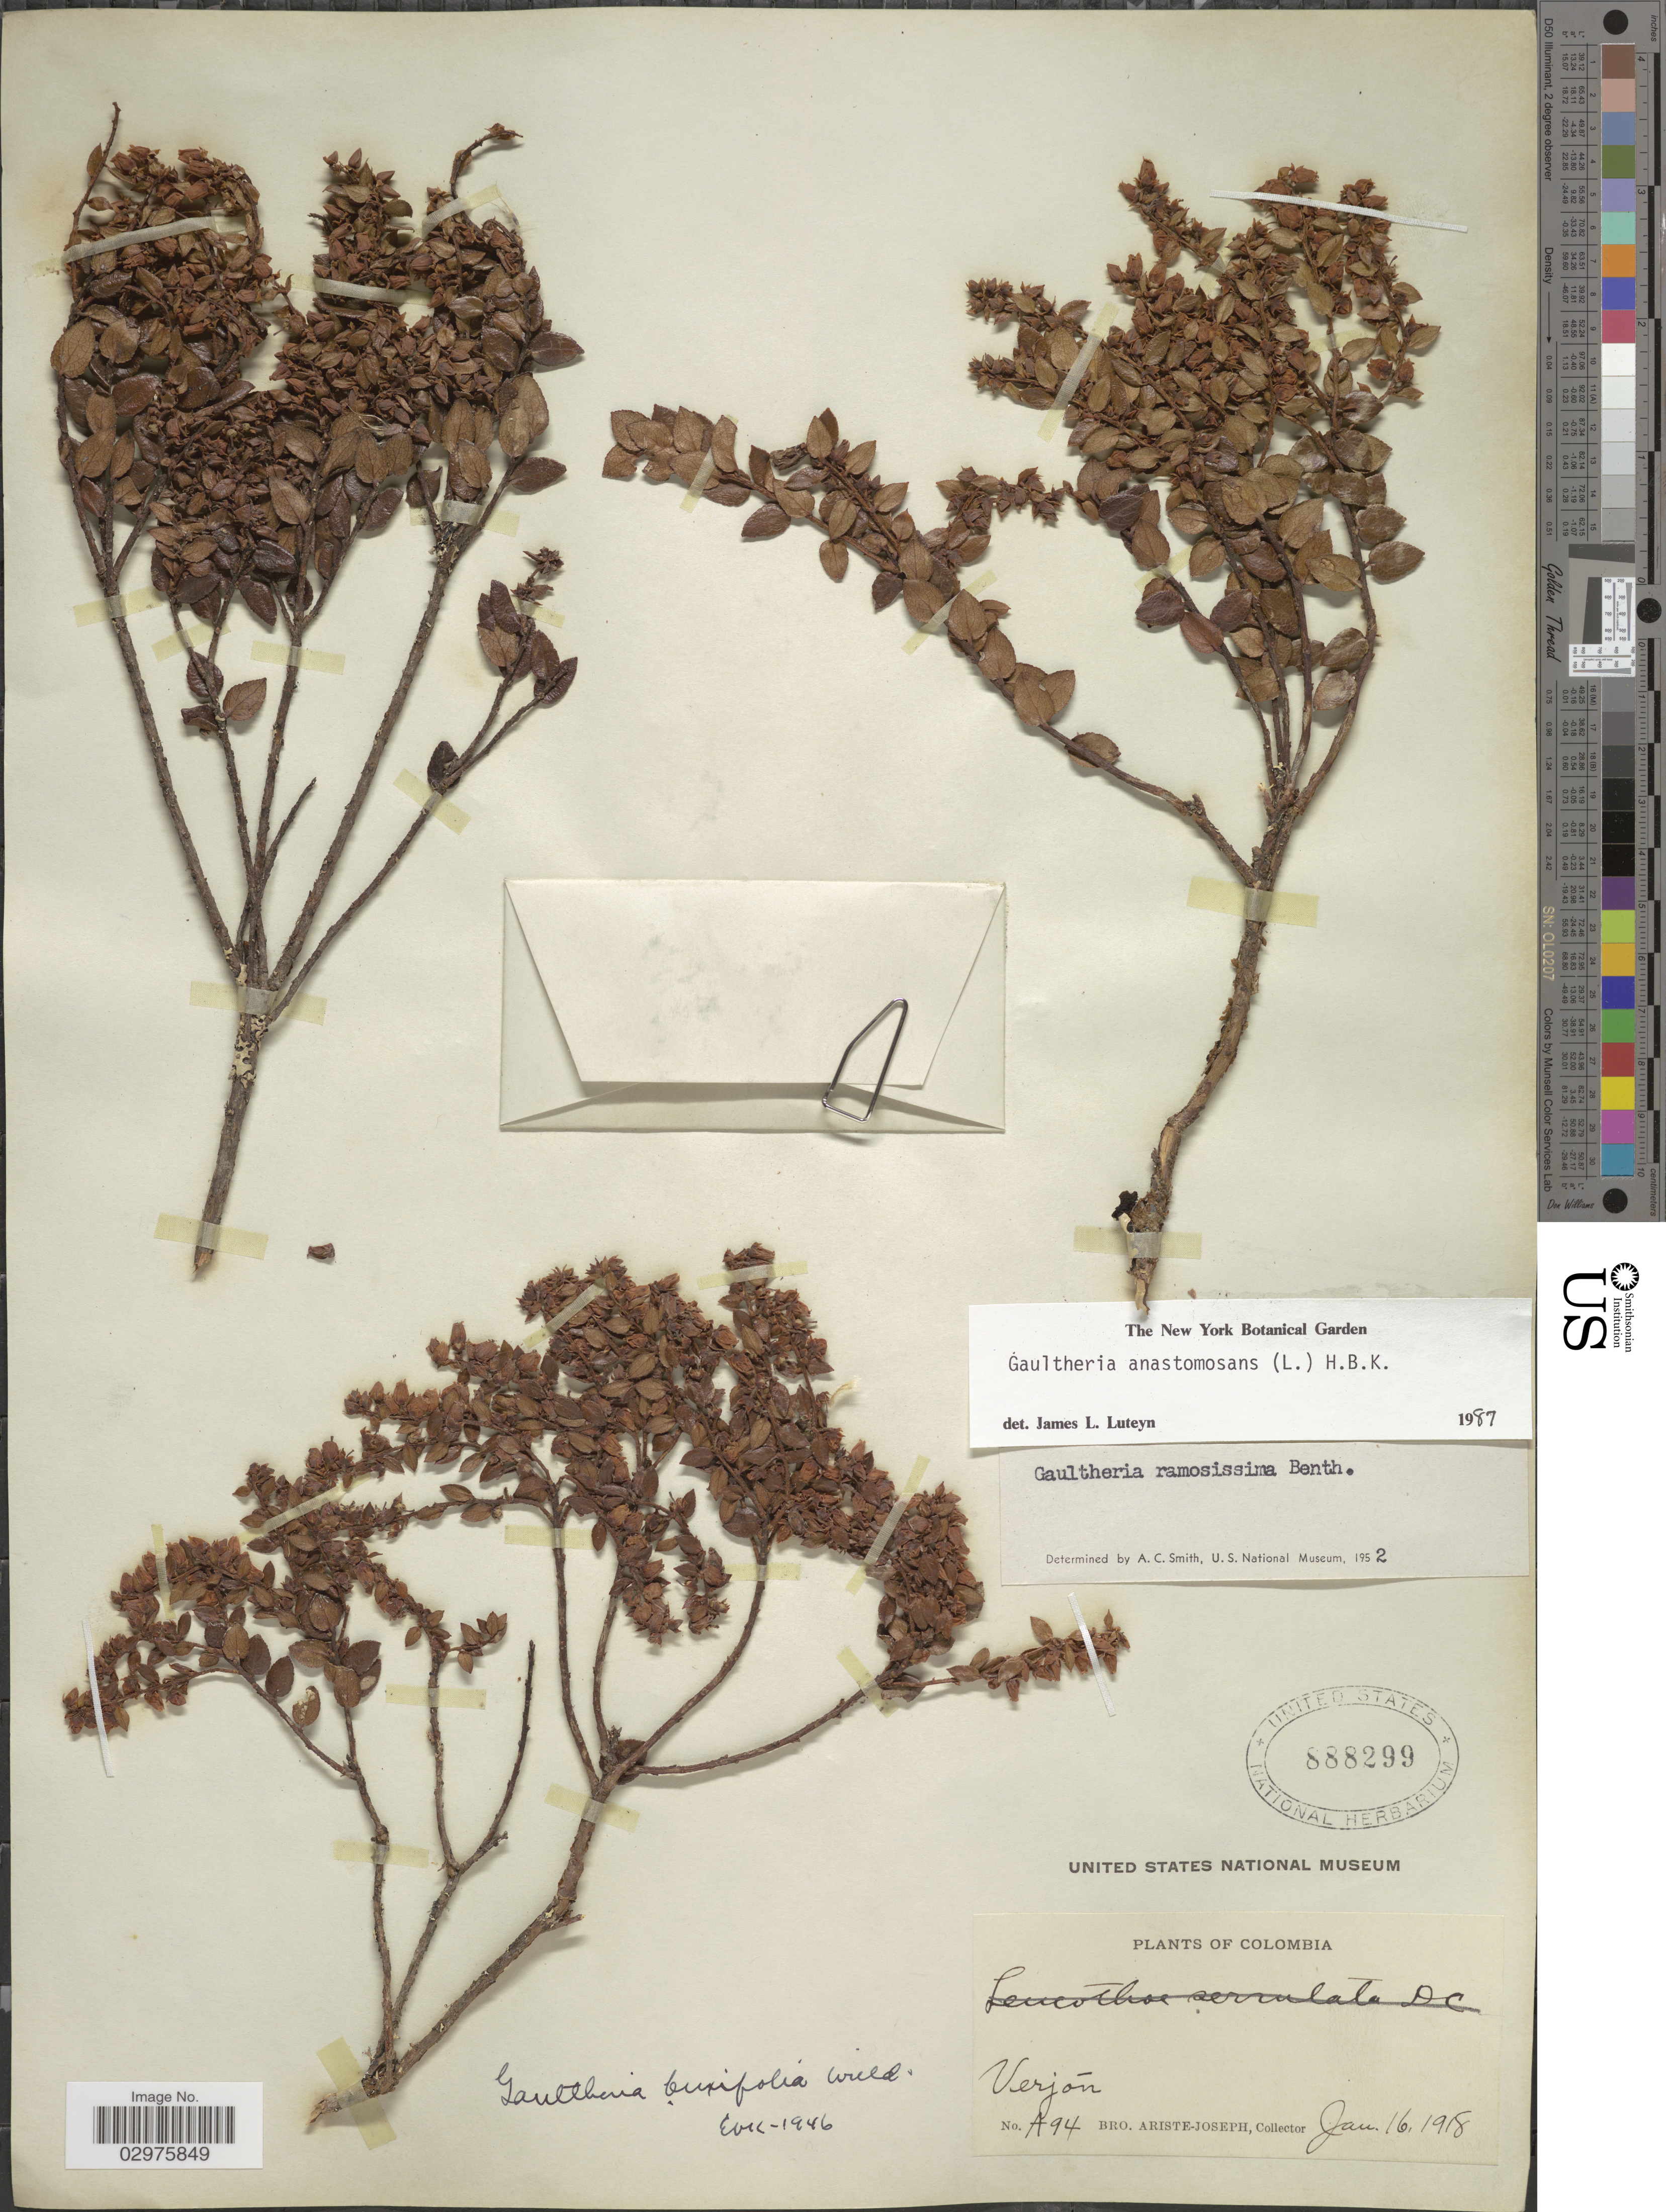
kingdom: Plantae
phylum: Tracheophyta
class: Magnoliopsida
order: Ericales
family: Ericaceae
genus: Gaultheria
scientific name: Gaultheria anastomosans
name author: (L. f.) Kunth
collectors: Bro. Ariste-Joseph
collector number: A94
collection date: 1918-01-16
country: Colombia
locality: Verjón.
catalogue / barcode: US 888299